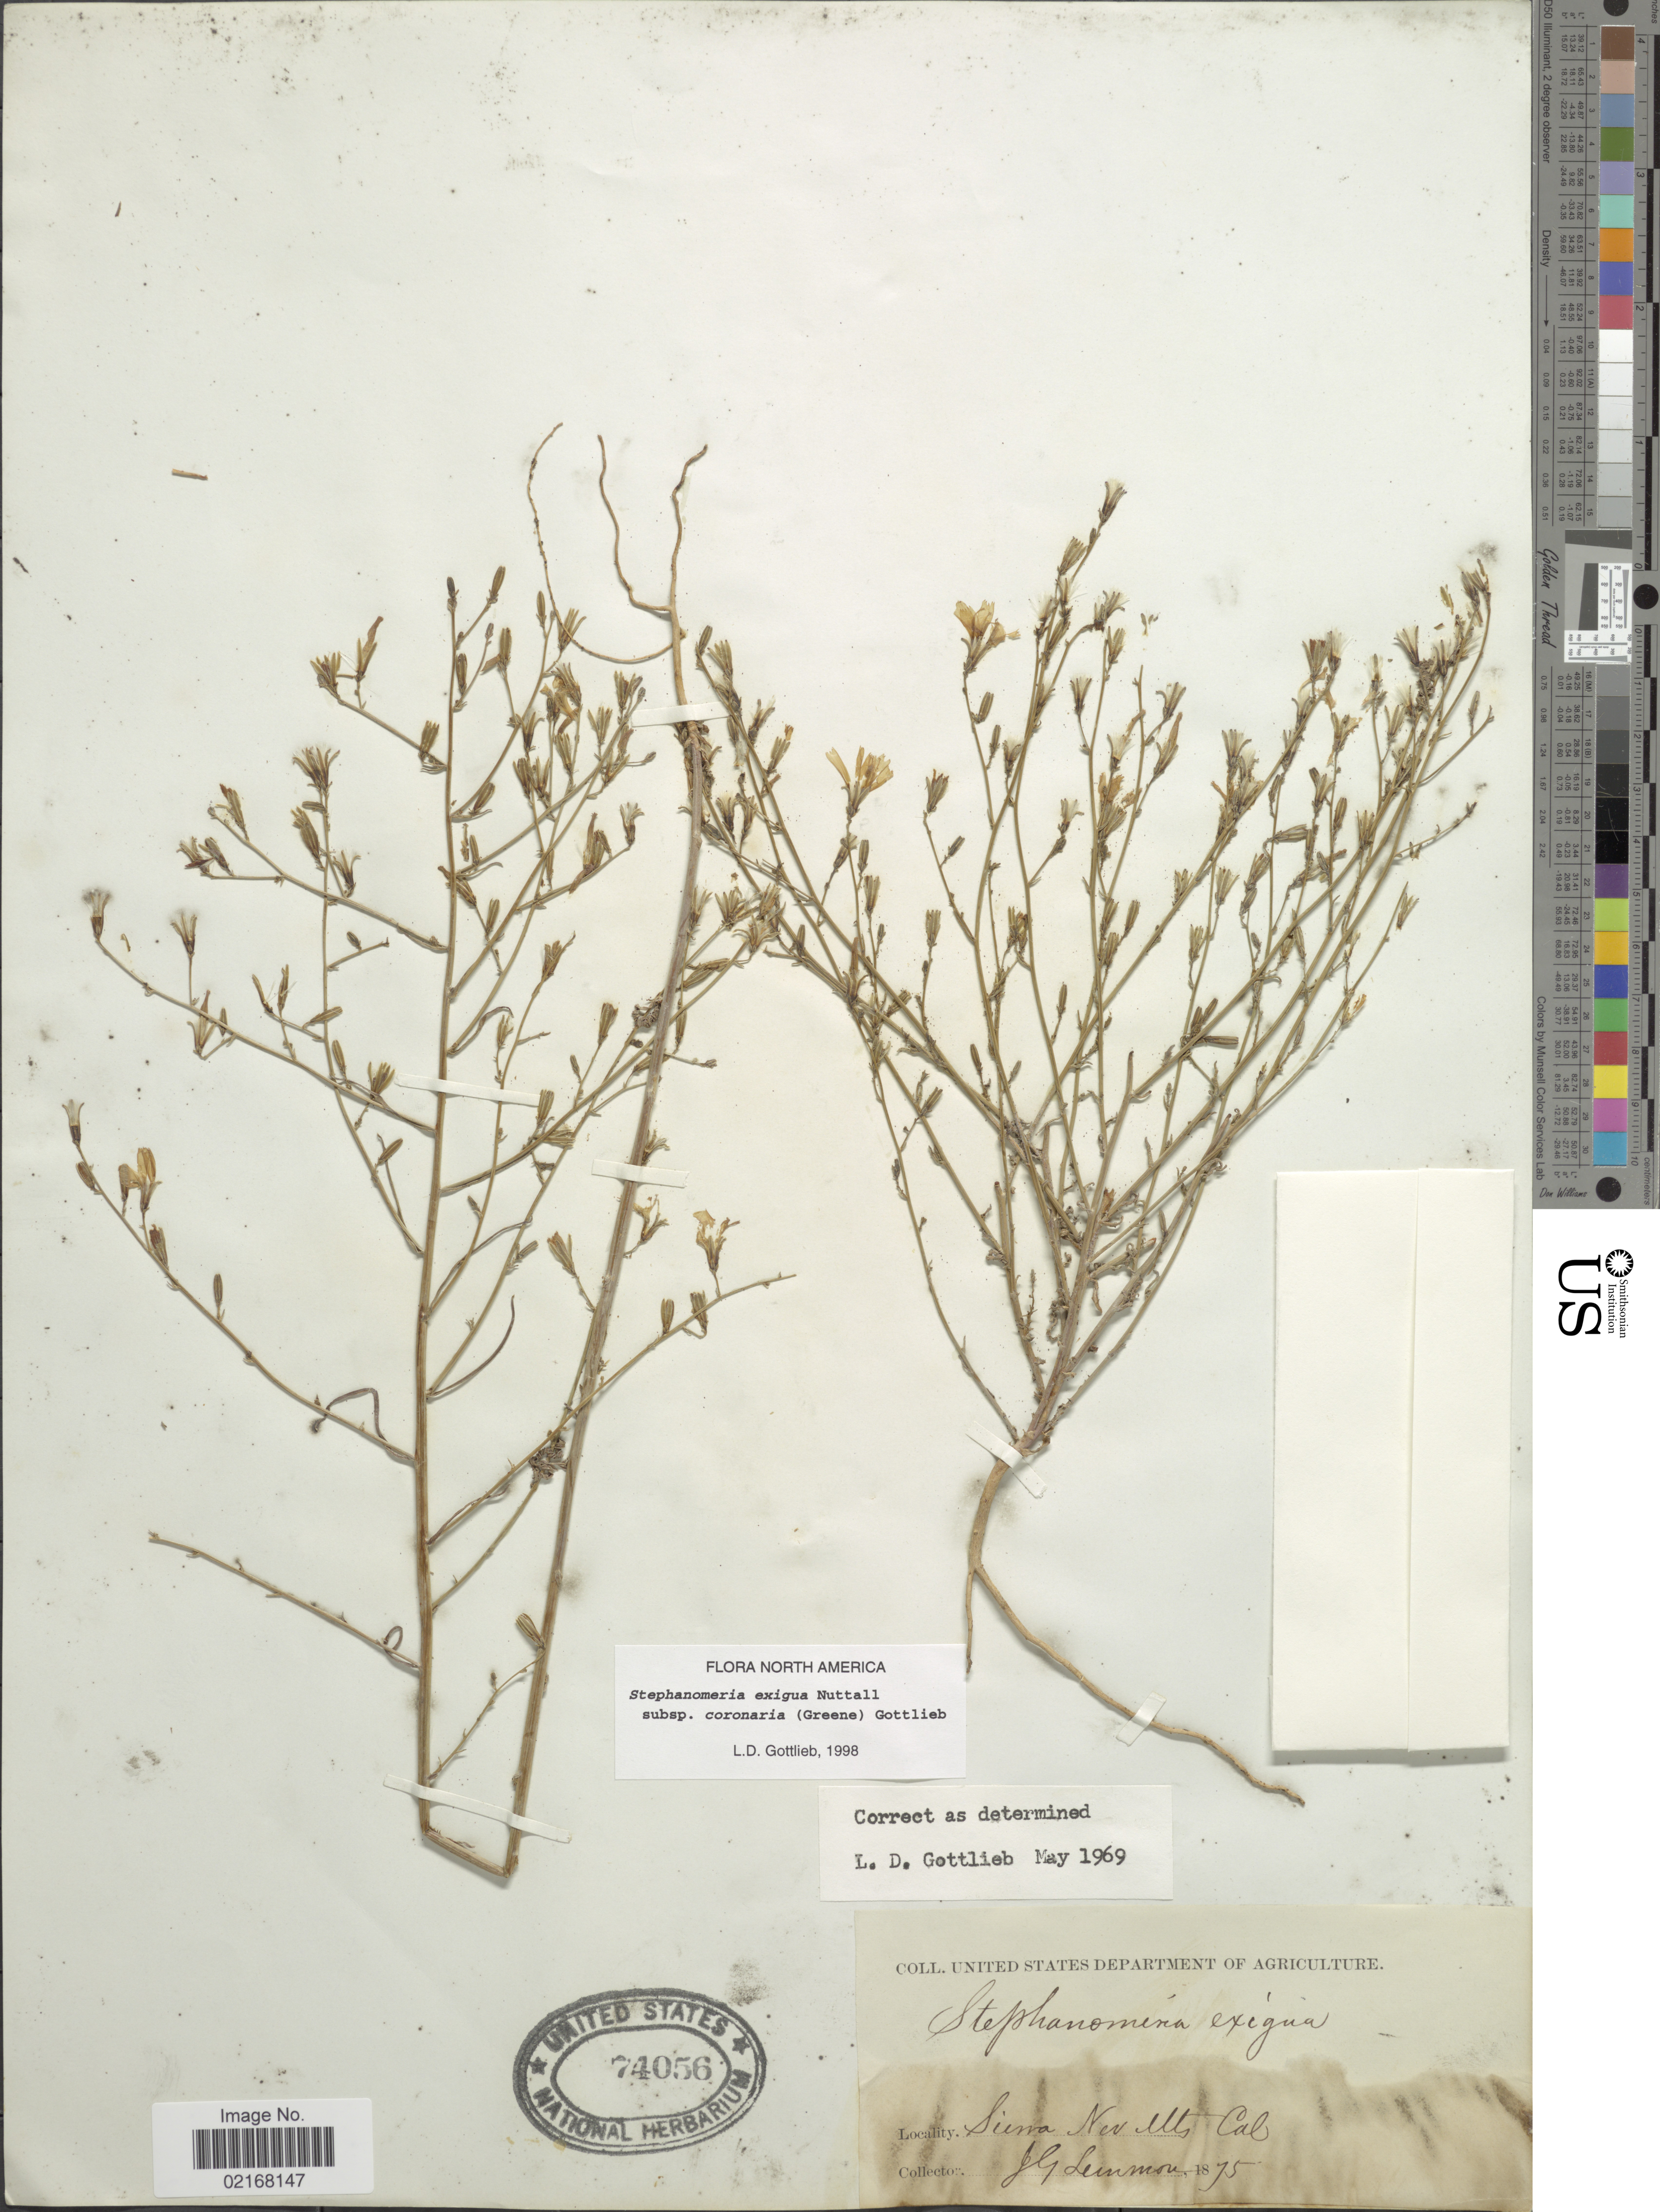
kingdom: Plantae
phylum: Tracheophyta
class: Magnoliopsida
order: Asterales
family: Asteraceae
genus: Stephanomeria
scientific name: Stephanomeria exigua subsp. coronaria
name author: (Greene) Gottlieb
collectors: J. Lemmon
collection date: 1875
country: United States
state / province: California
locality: Sierra Nev. Mts. Cal.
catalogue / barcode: US 74056